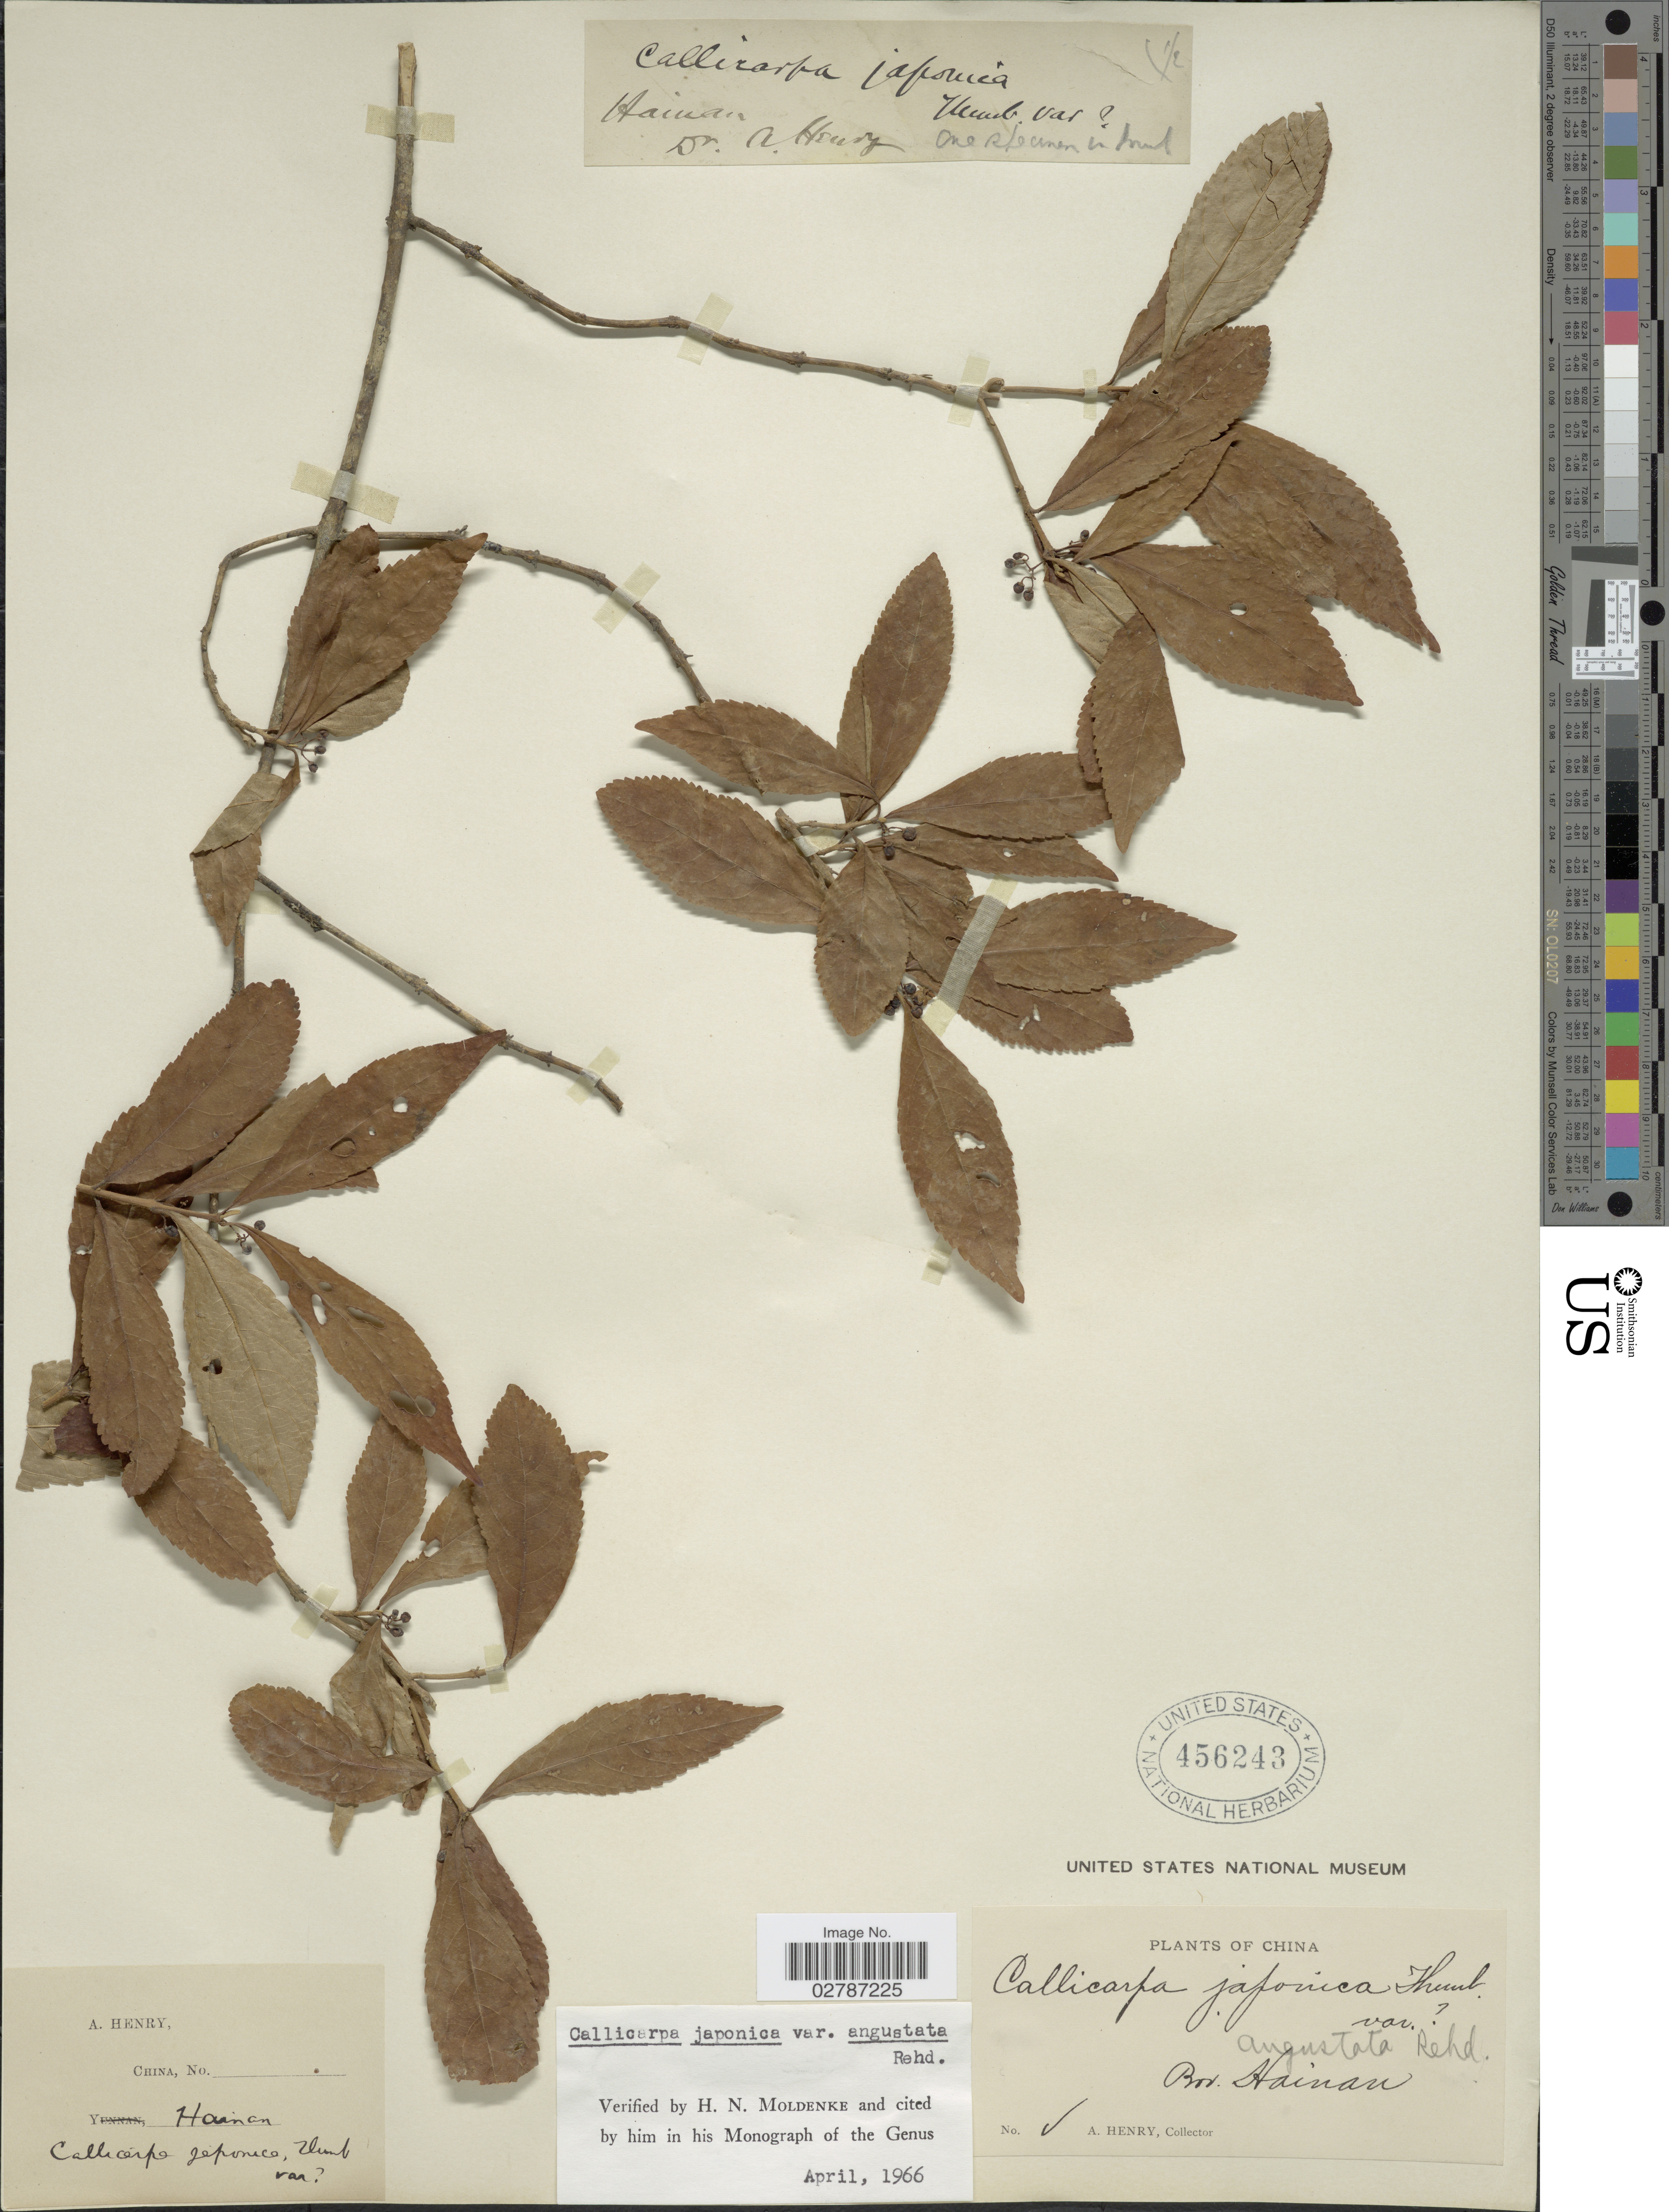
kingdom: Plantae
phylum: Tracheophyta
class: Magnoliopsida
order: Lamiales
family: Lamiaceae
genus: Callicarpa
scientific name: Callicarpa japonica var. angustata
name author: Rehder in Sarg.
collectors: A. Henry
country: China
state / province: Hainan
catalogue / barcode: US 456243